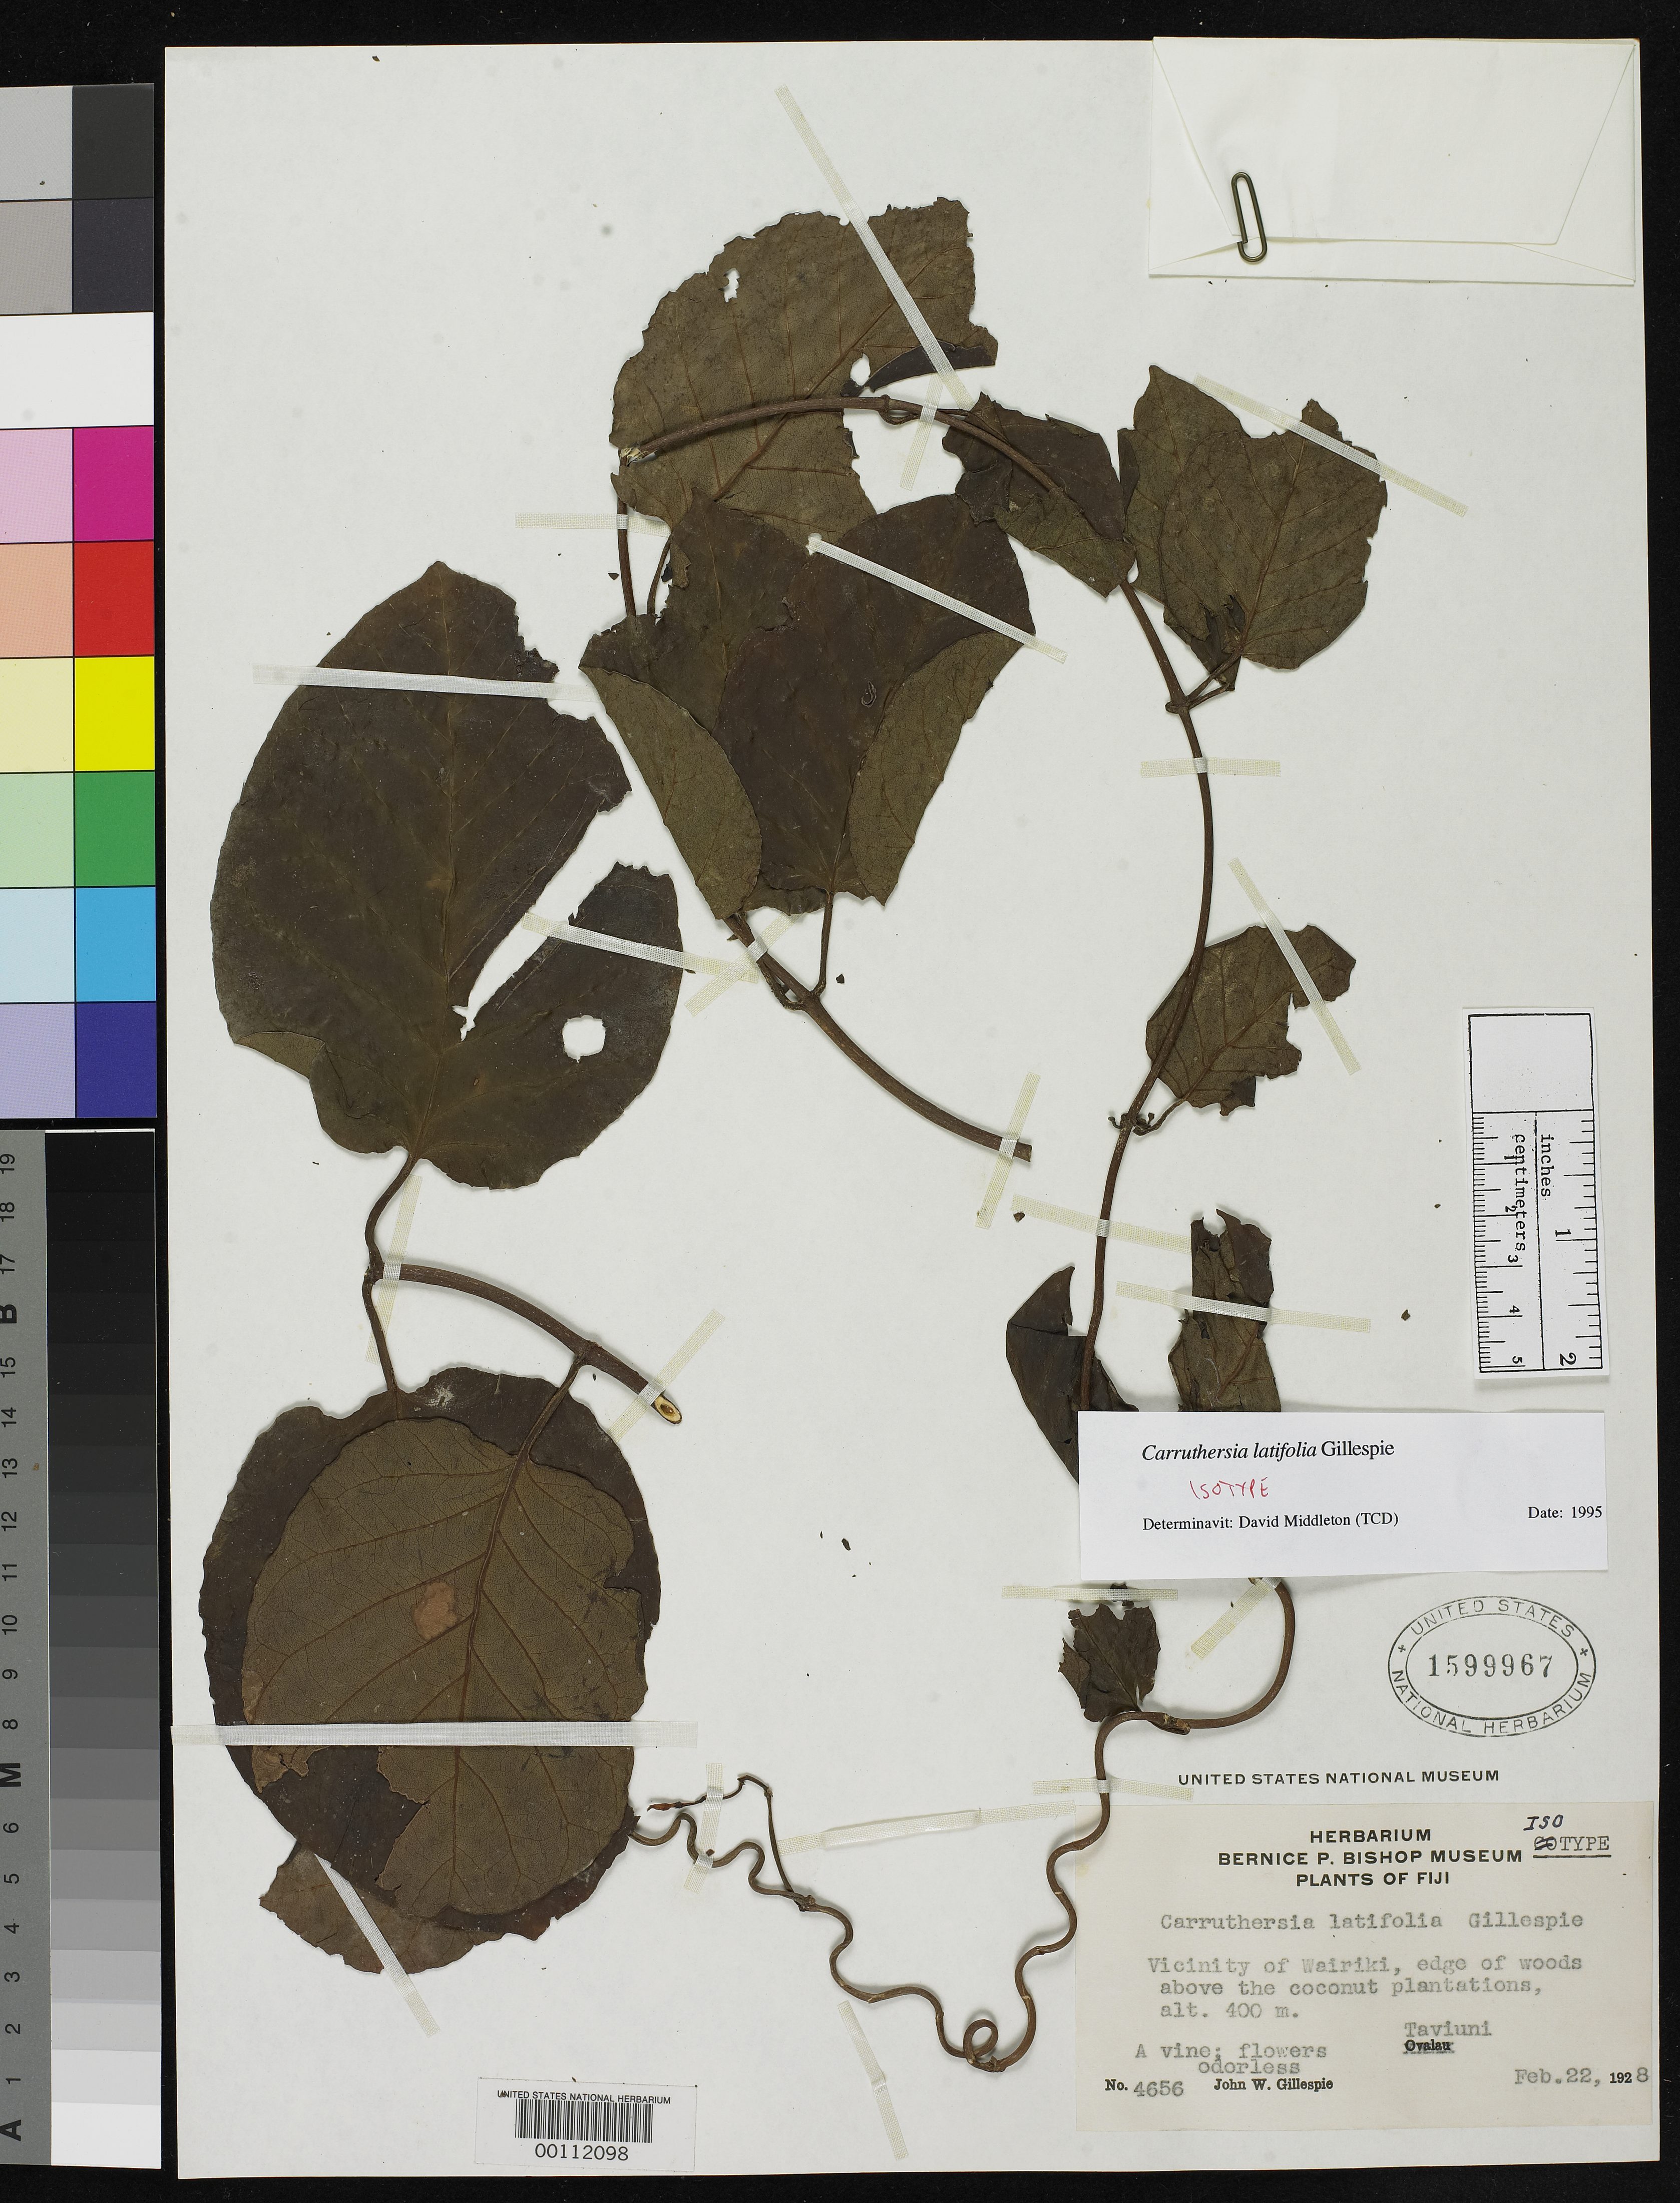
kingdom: Plantae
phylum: Tracheophyta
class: Magnoliopsida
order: Gentianales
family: Apocynaceae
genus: Carruthersia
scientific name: Carruthersia latifolia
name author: Gillespie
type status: Isotype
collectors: J. W. Gillespie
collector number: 4656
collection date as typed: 22 Feb 1928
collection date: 1928-02-22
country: Fiji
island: Taveuni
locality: Vicinity of Wairiki, edge of woods above Coconut Plantations. [Vanua Levu Group]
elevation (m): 400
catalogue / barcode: US 1599967